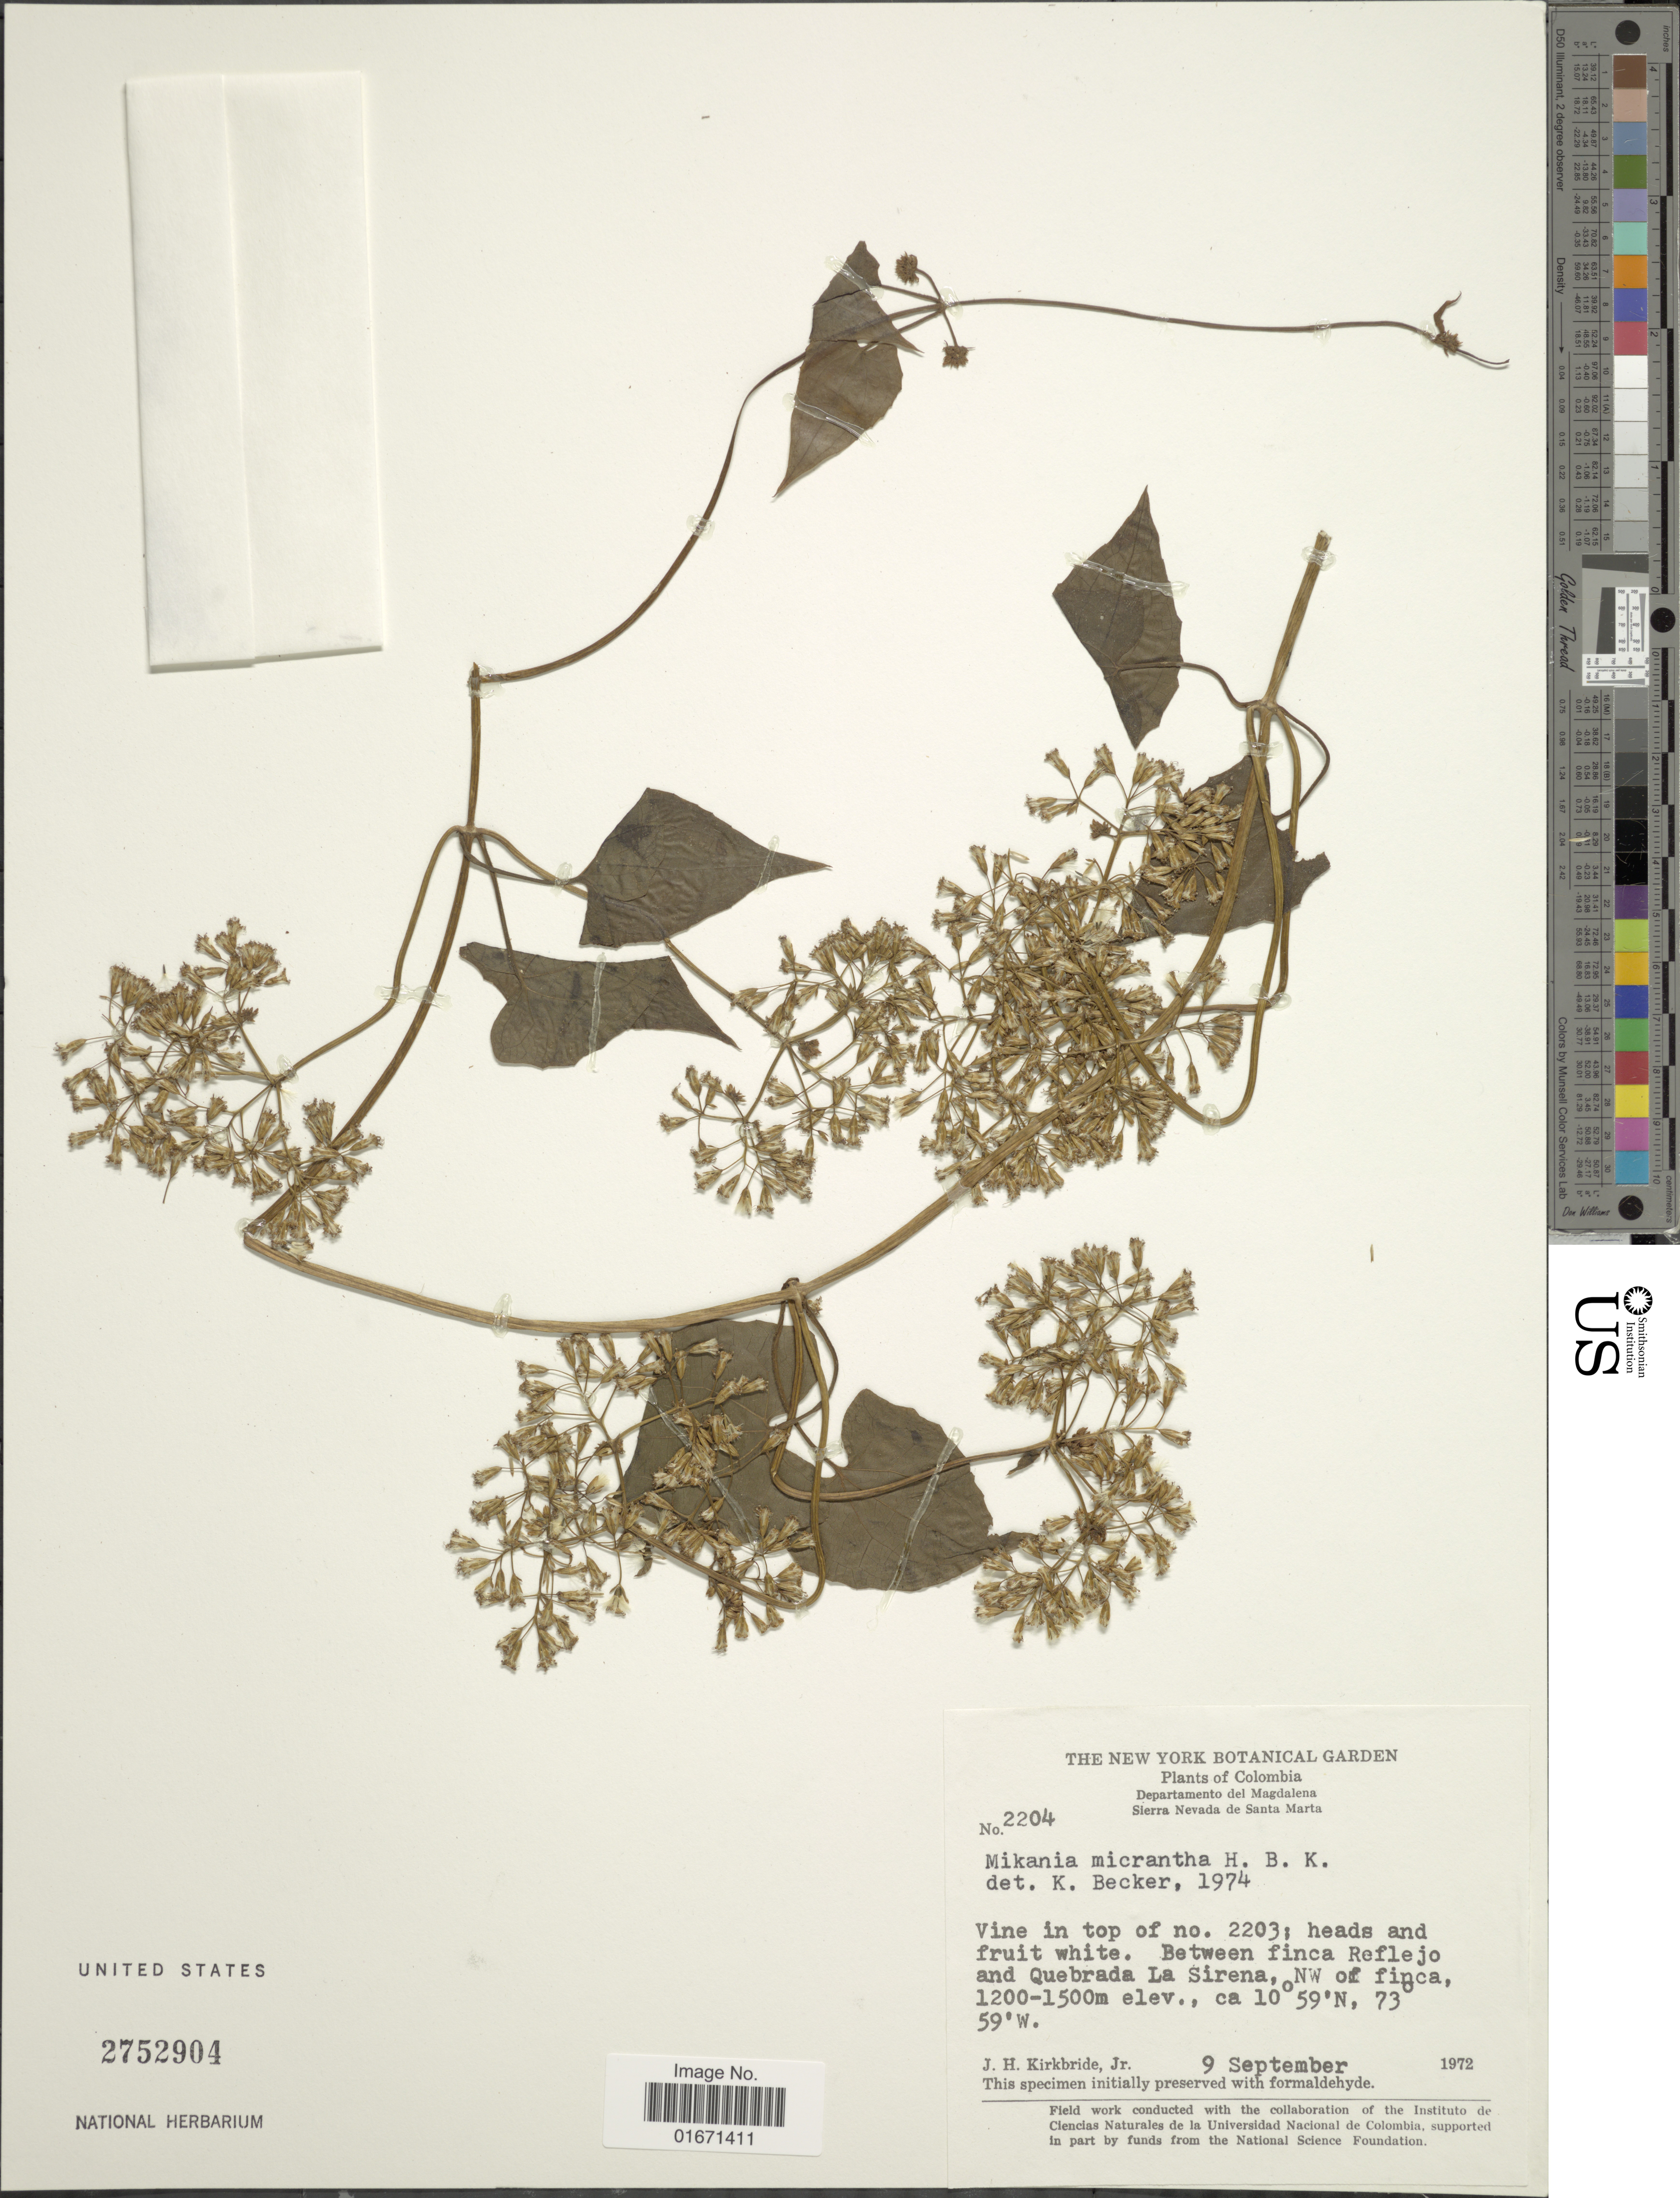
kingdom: Plantae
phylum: Tracheophyta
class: Magnoliopsida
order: Asterales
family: Asteraceae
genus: Mikania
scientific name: Mikania micrantha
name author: Kunth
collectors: J. H. Kirkbride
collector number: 2204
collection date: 1972-09-09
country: Colombia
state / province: Magdalena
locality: Departamento del Magdalena. Sierra Nevada de Santa Marta. Between finca Reflejo and Quebrada La Sirena, NW of finca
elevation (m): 1200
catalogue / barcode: US 2752904